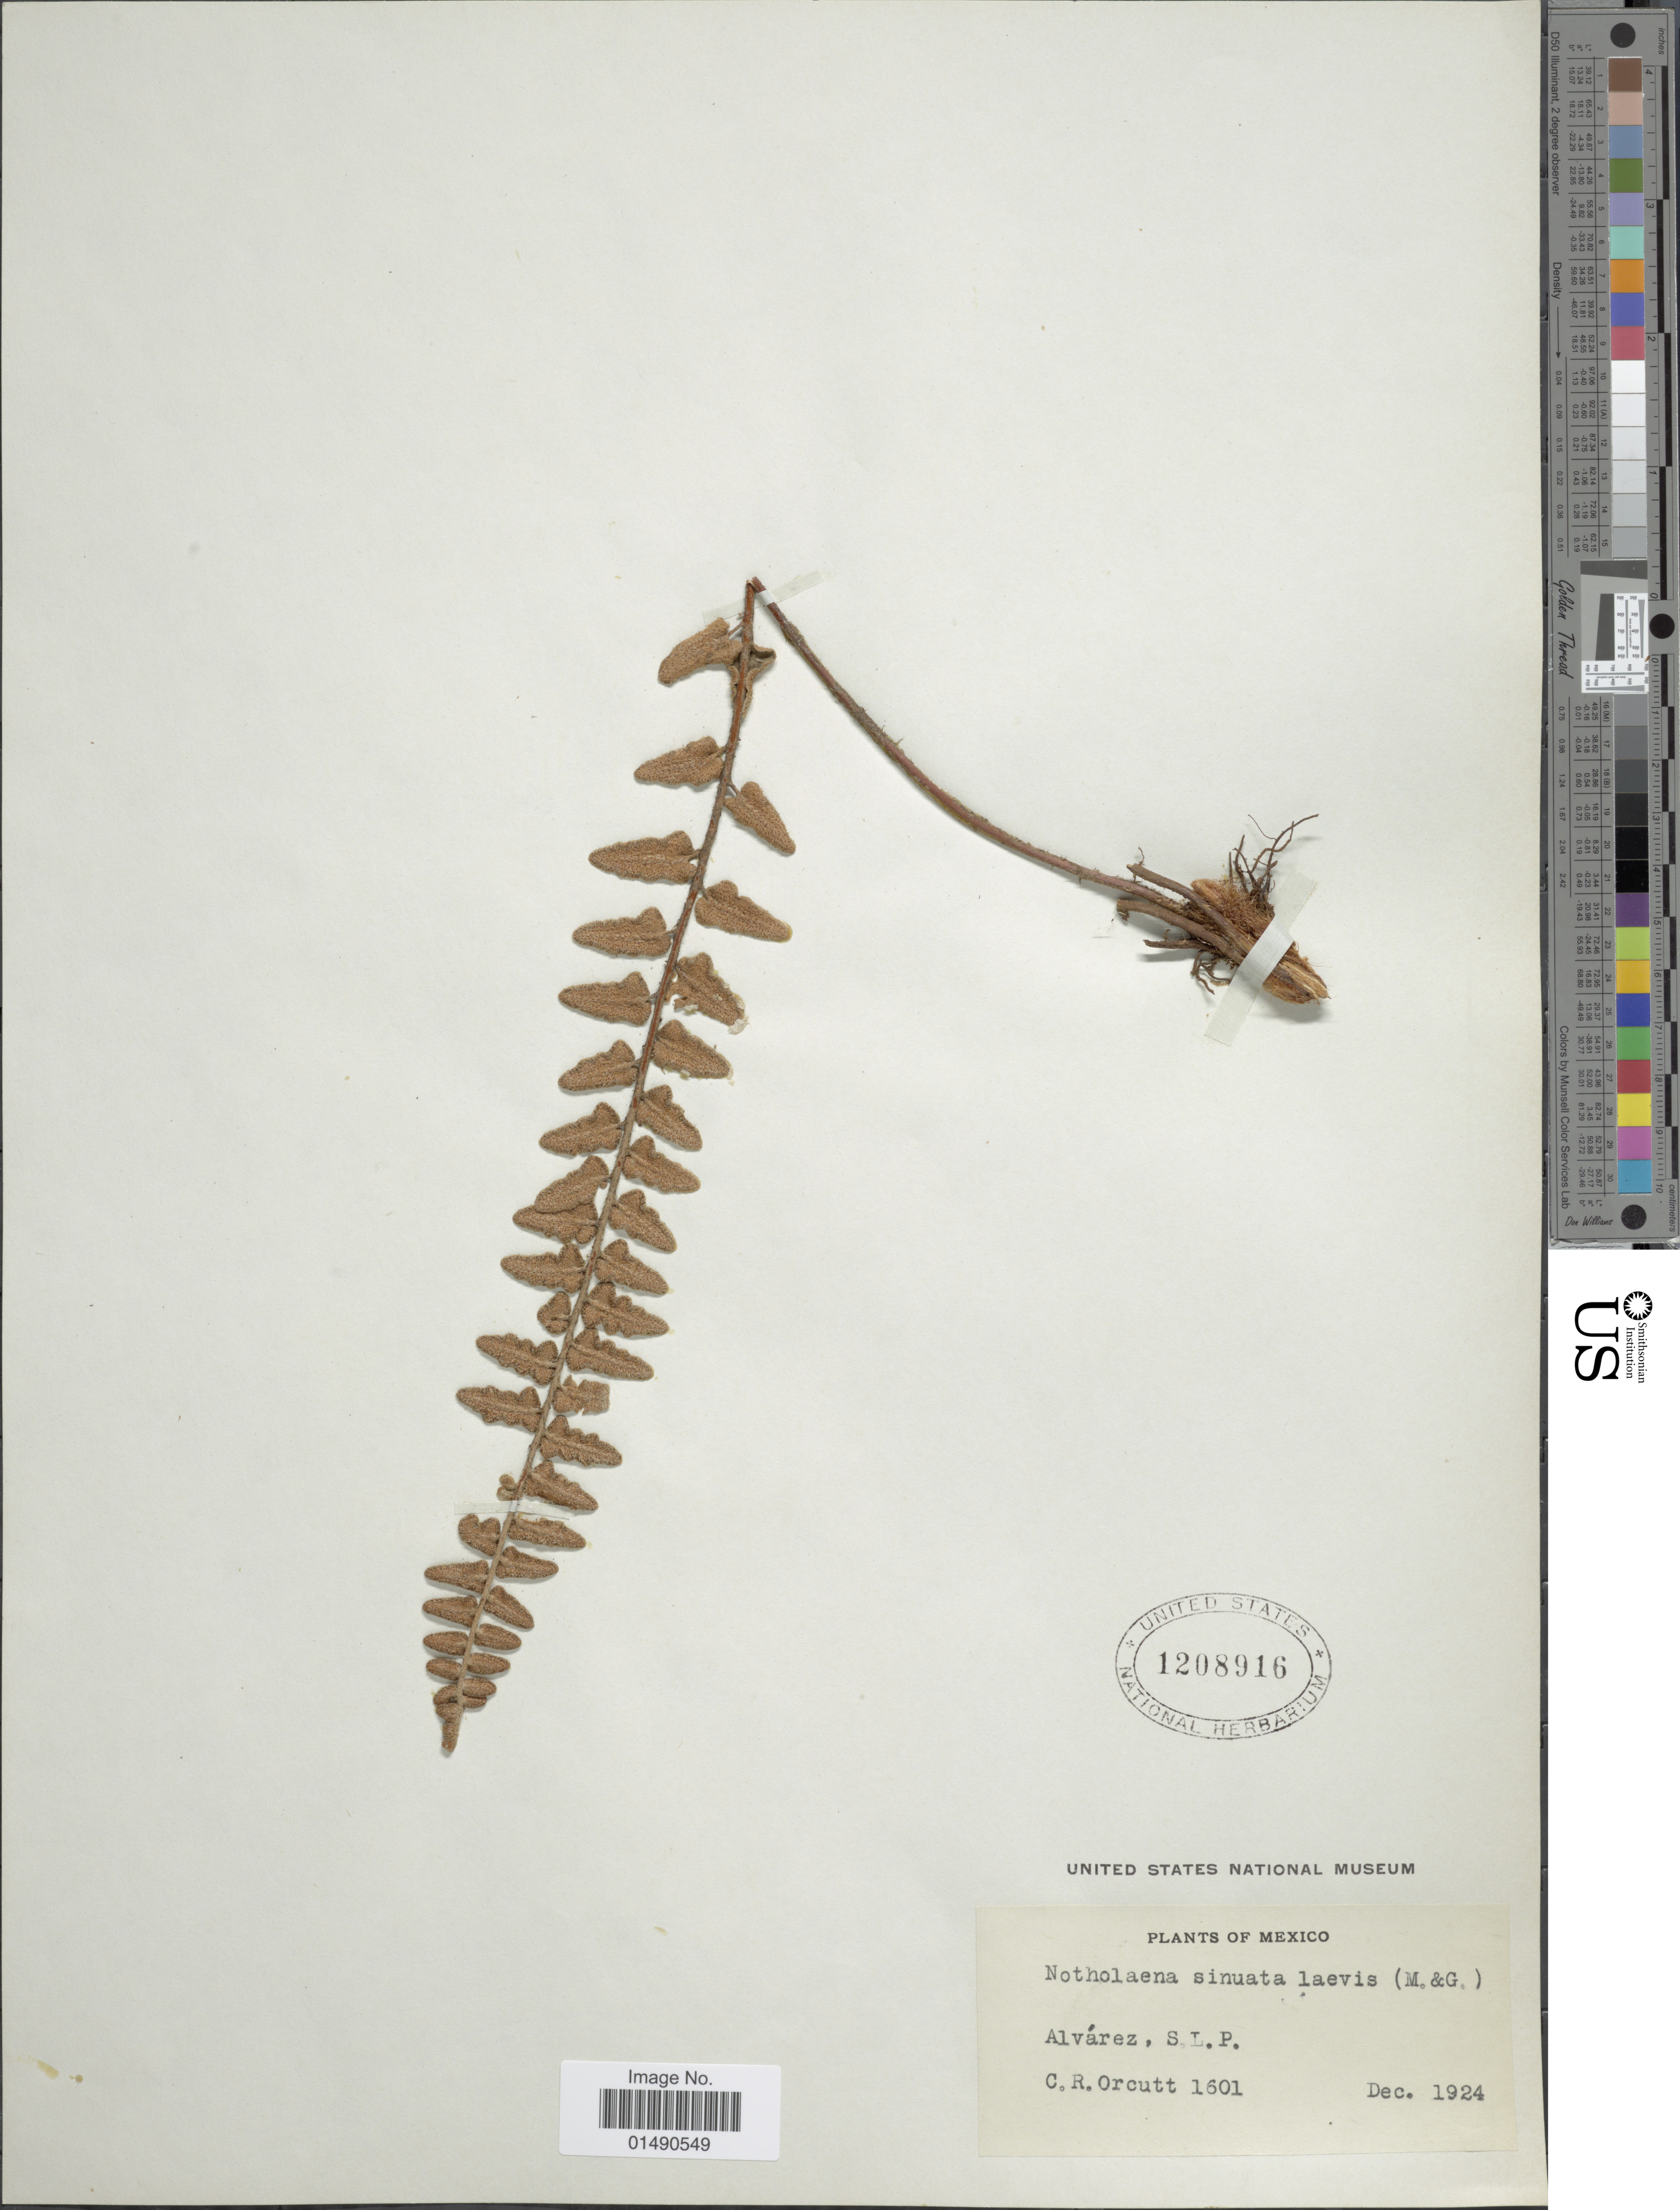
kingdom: Plantae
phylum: Tracheophyta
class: Polypodiopsida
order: Polypodiales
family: Pteridaceae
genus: Astrolepis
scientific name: Astrolepis crassifolia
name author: (Houlston & T. Moore) D.M. Benham & Windham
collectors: C. R. Orcutt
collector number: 1601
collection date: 1924-12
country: Mexico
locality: Alvárez, S.L.P.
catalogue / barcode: US 1208916